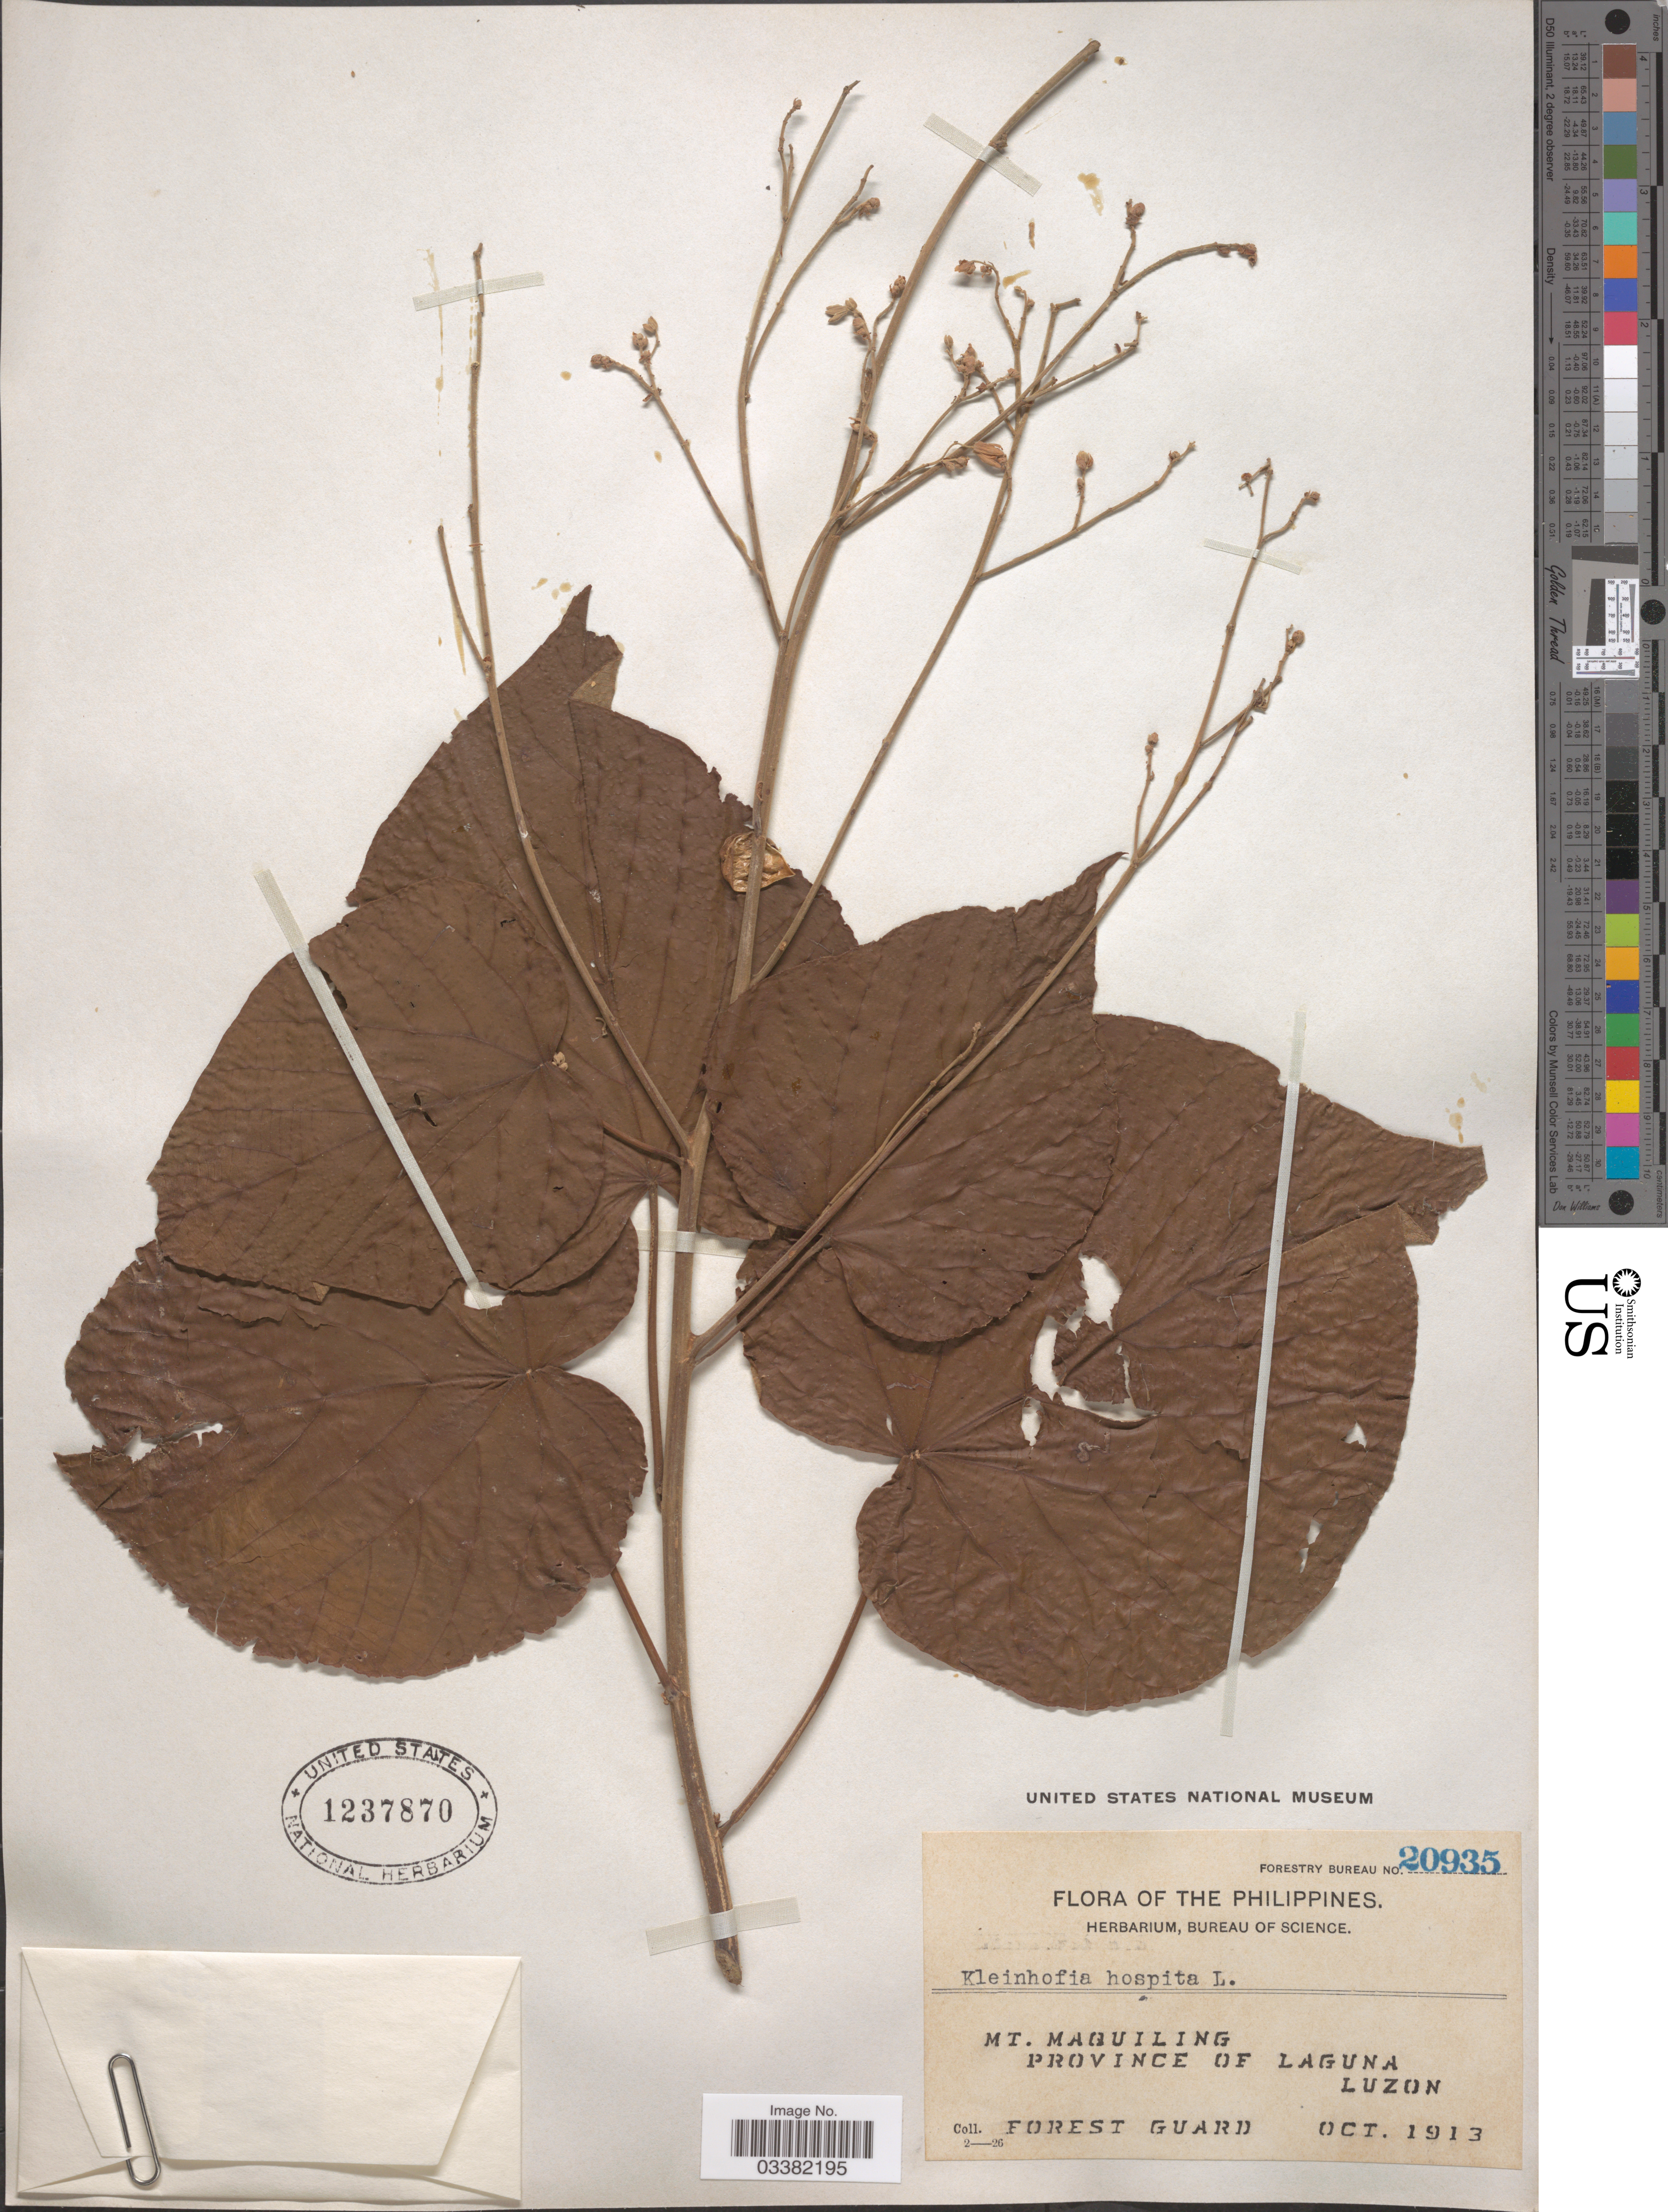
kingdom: Plantae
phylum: Tracheophyta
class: Magnoliopsida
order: Malvales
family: Malvaceae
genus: Kleinhovia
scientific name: Kleinhovia hospita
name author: L.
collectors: Forest Guard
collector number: Forestry Bureau 20935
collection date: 1913-10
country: Philippines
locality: Mt. Maquiling, Province of Laguna, Luzon.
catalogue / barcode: US 1237870